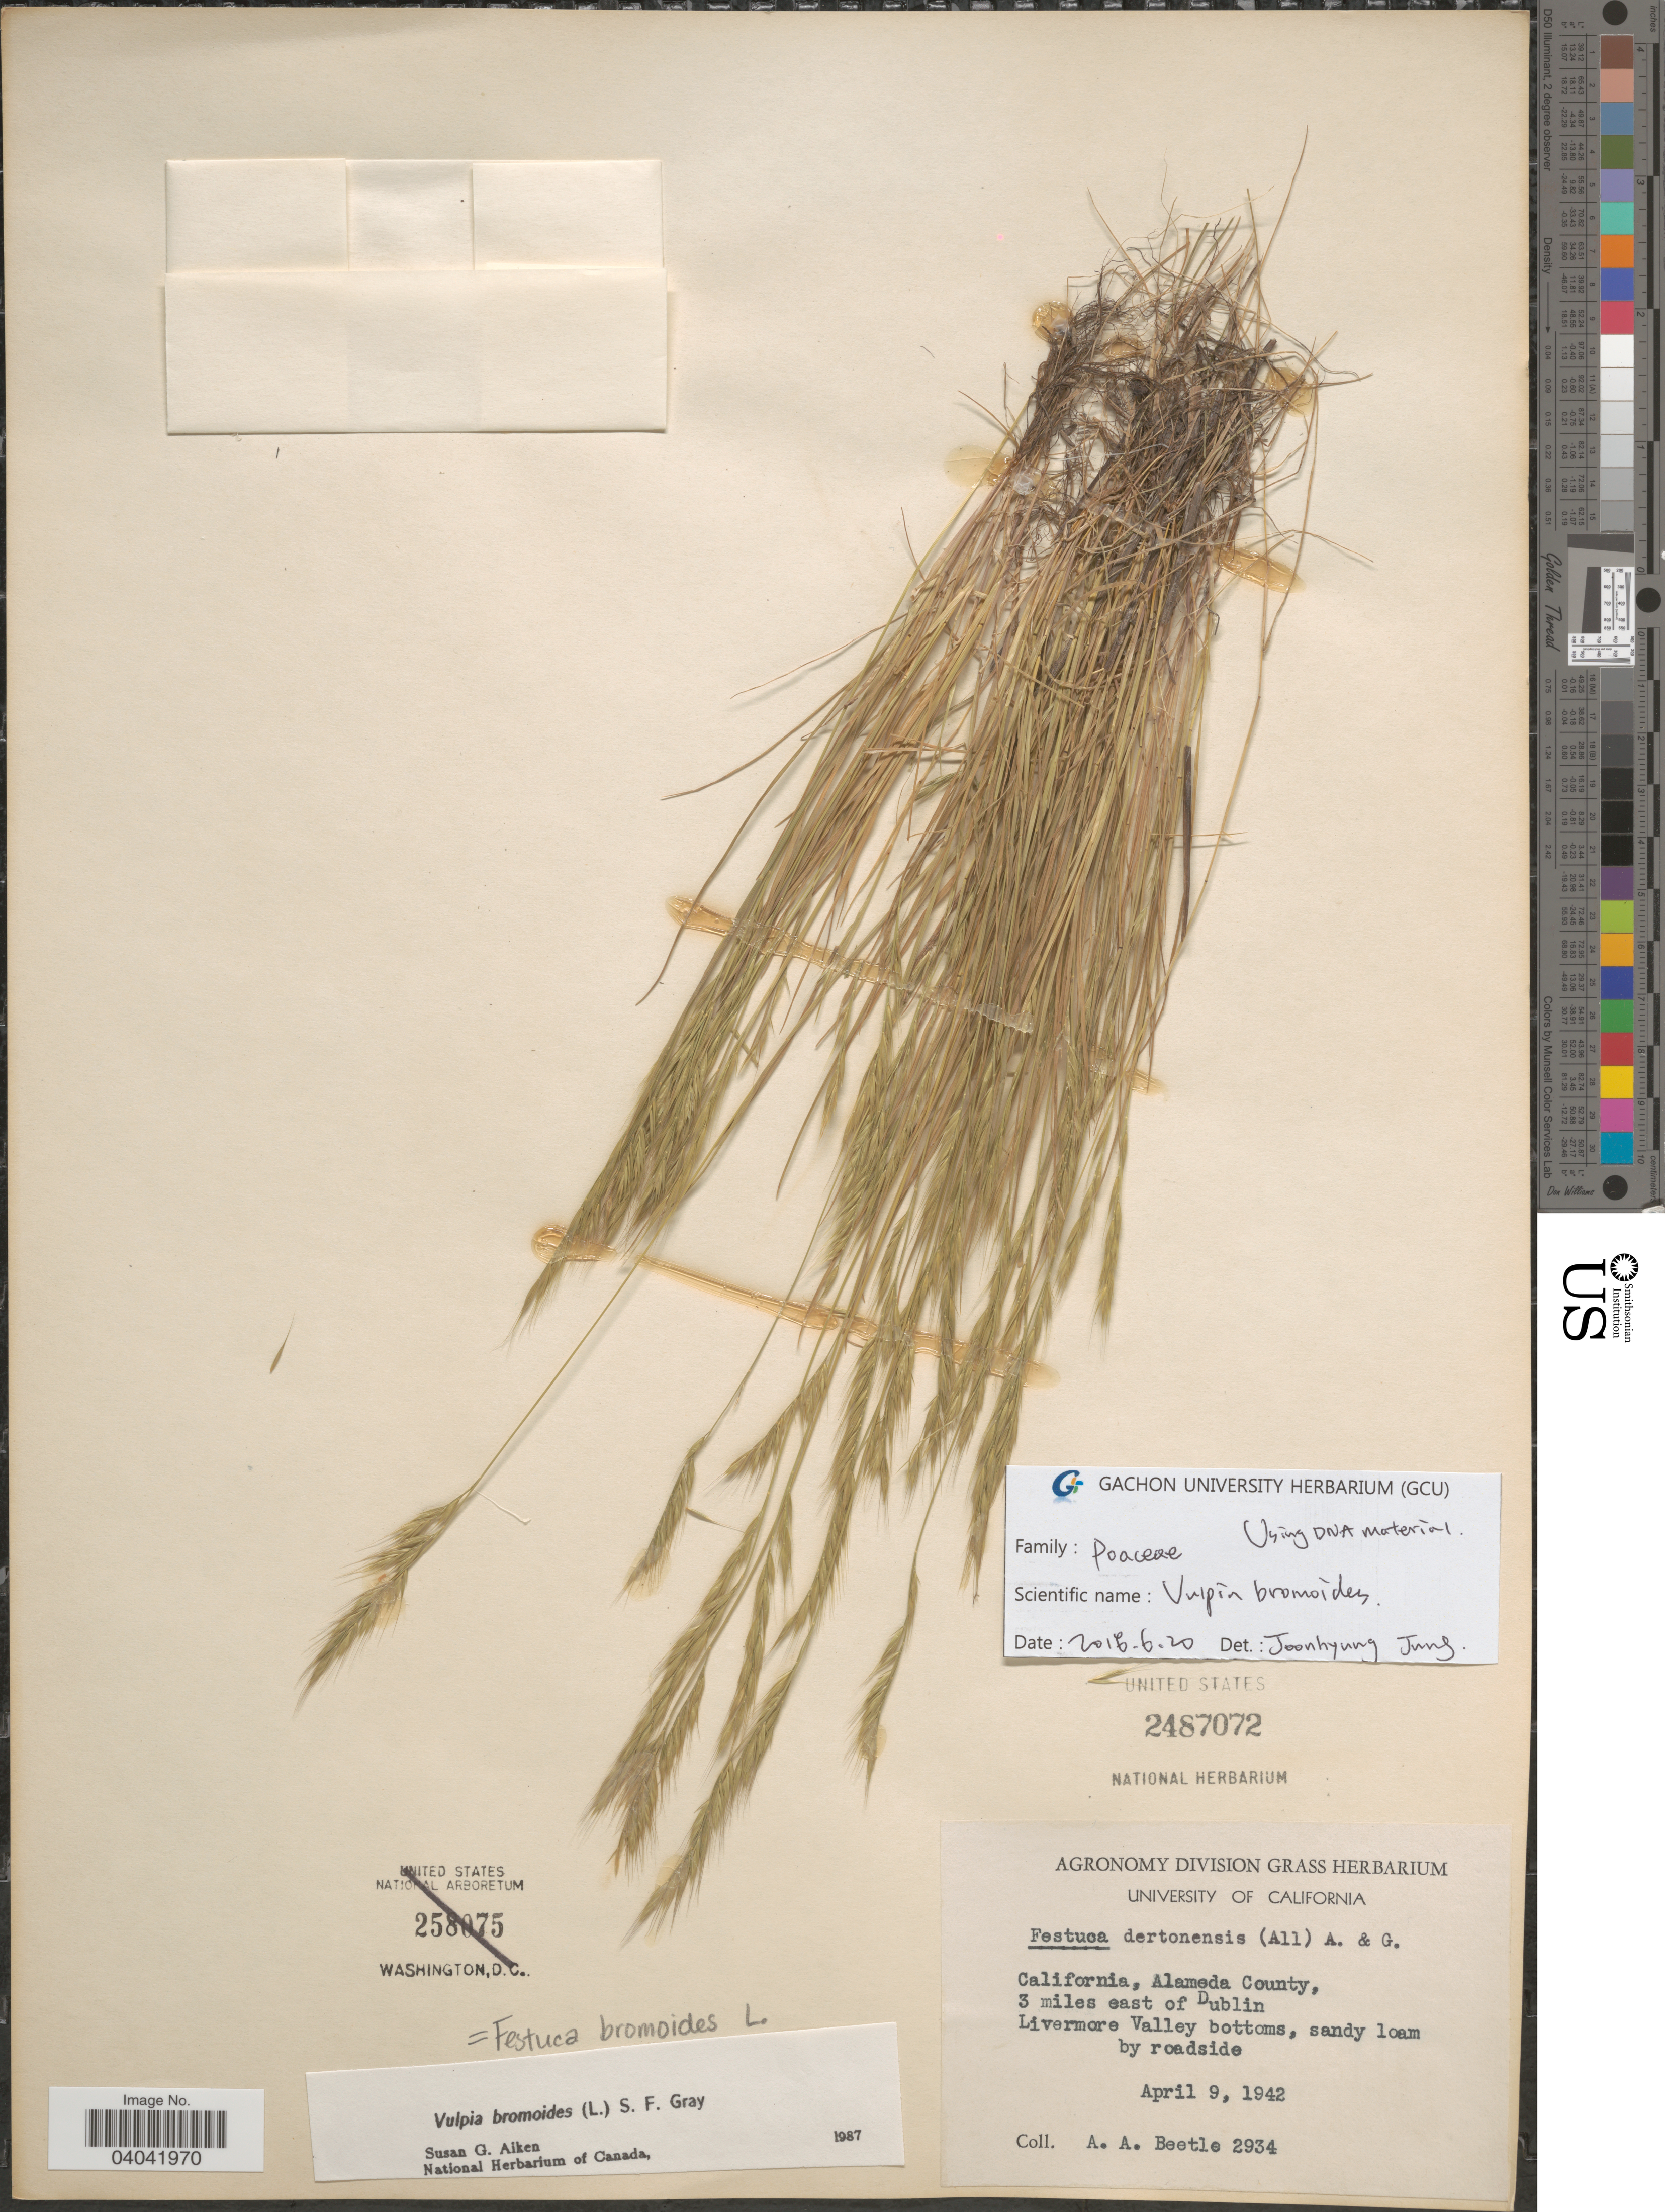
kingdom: Plantae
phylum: Tracheophyta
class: Liliopsida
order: Poales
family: Poaceae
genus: Festuca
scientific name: Festuca bromoides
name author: L.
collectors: A. A. Beetle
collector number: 2934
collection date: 1942-04-09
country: United States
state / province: California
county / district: Alameda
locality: Alameda County, 3 miles east of Dublin. Livermore Valley bottoms.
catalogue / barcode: US 2487072